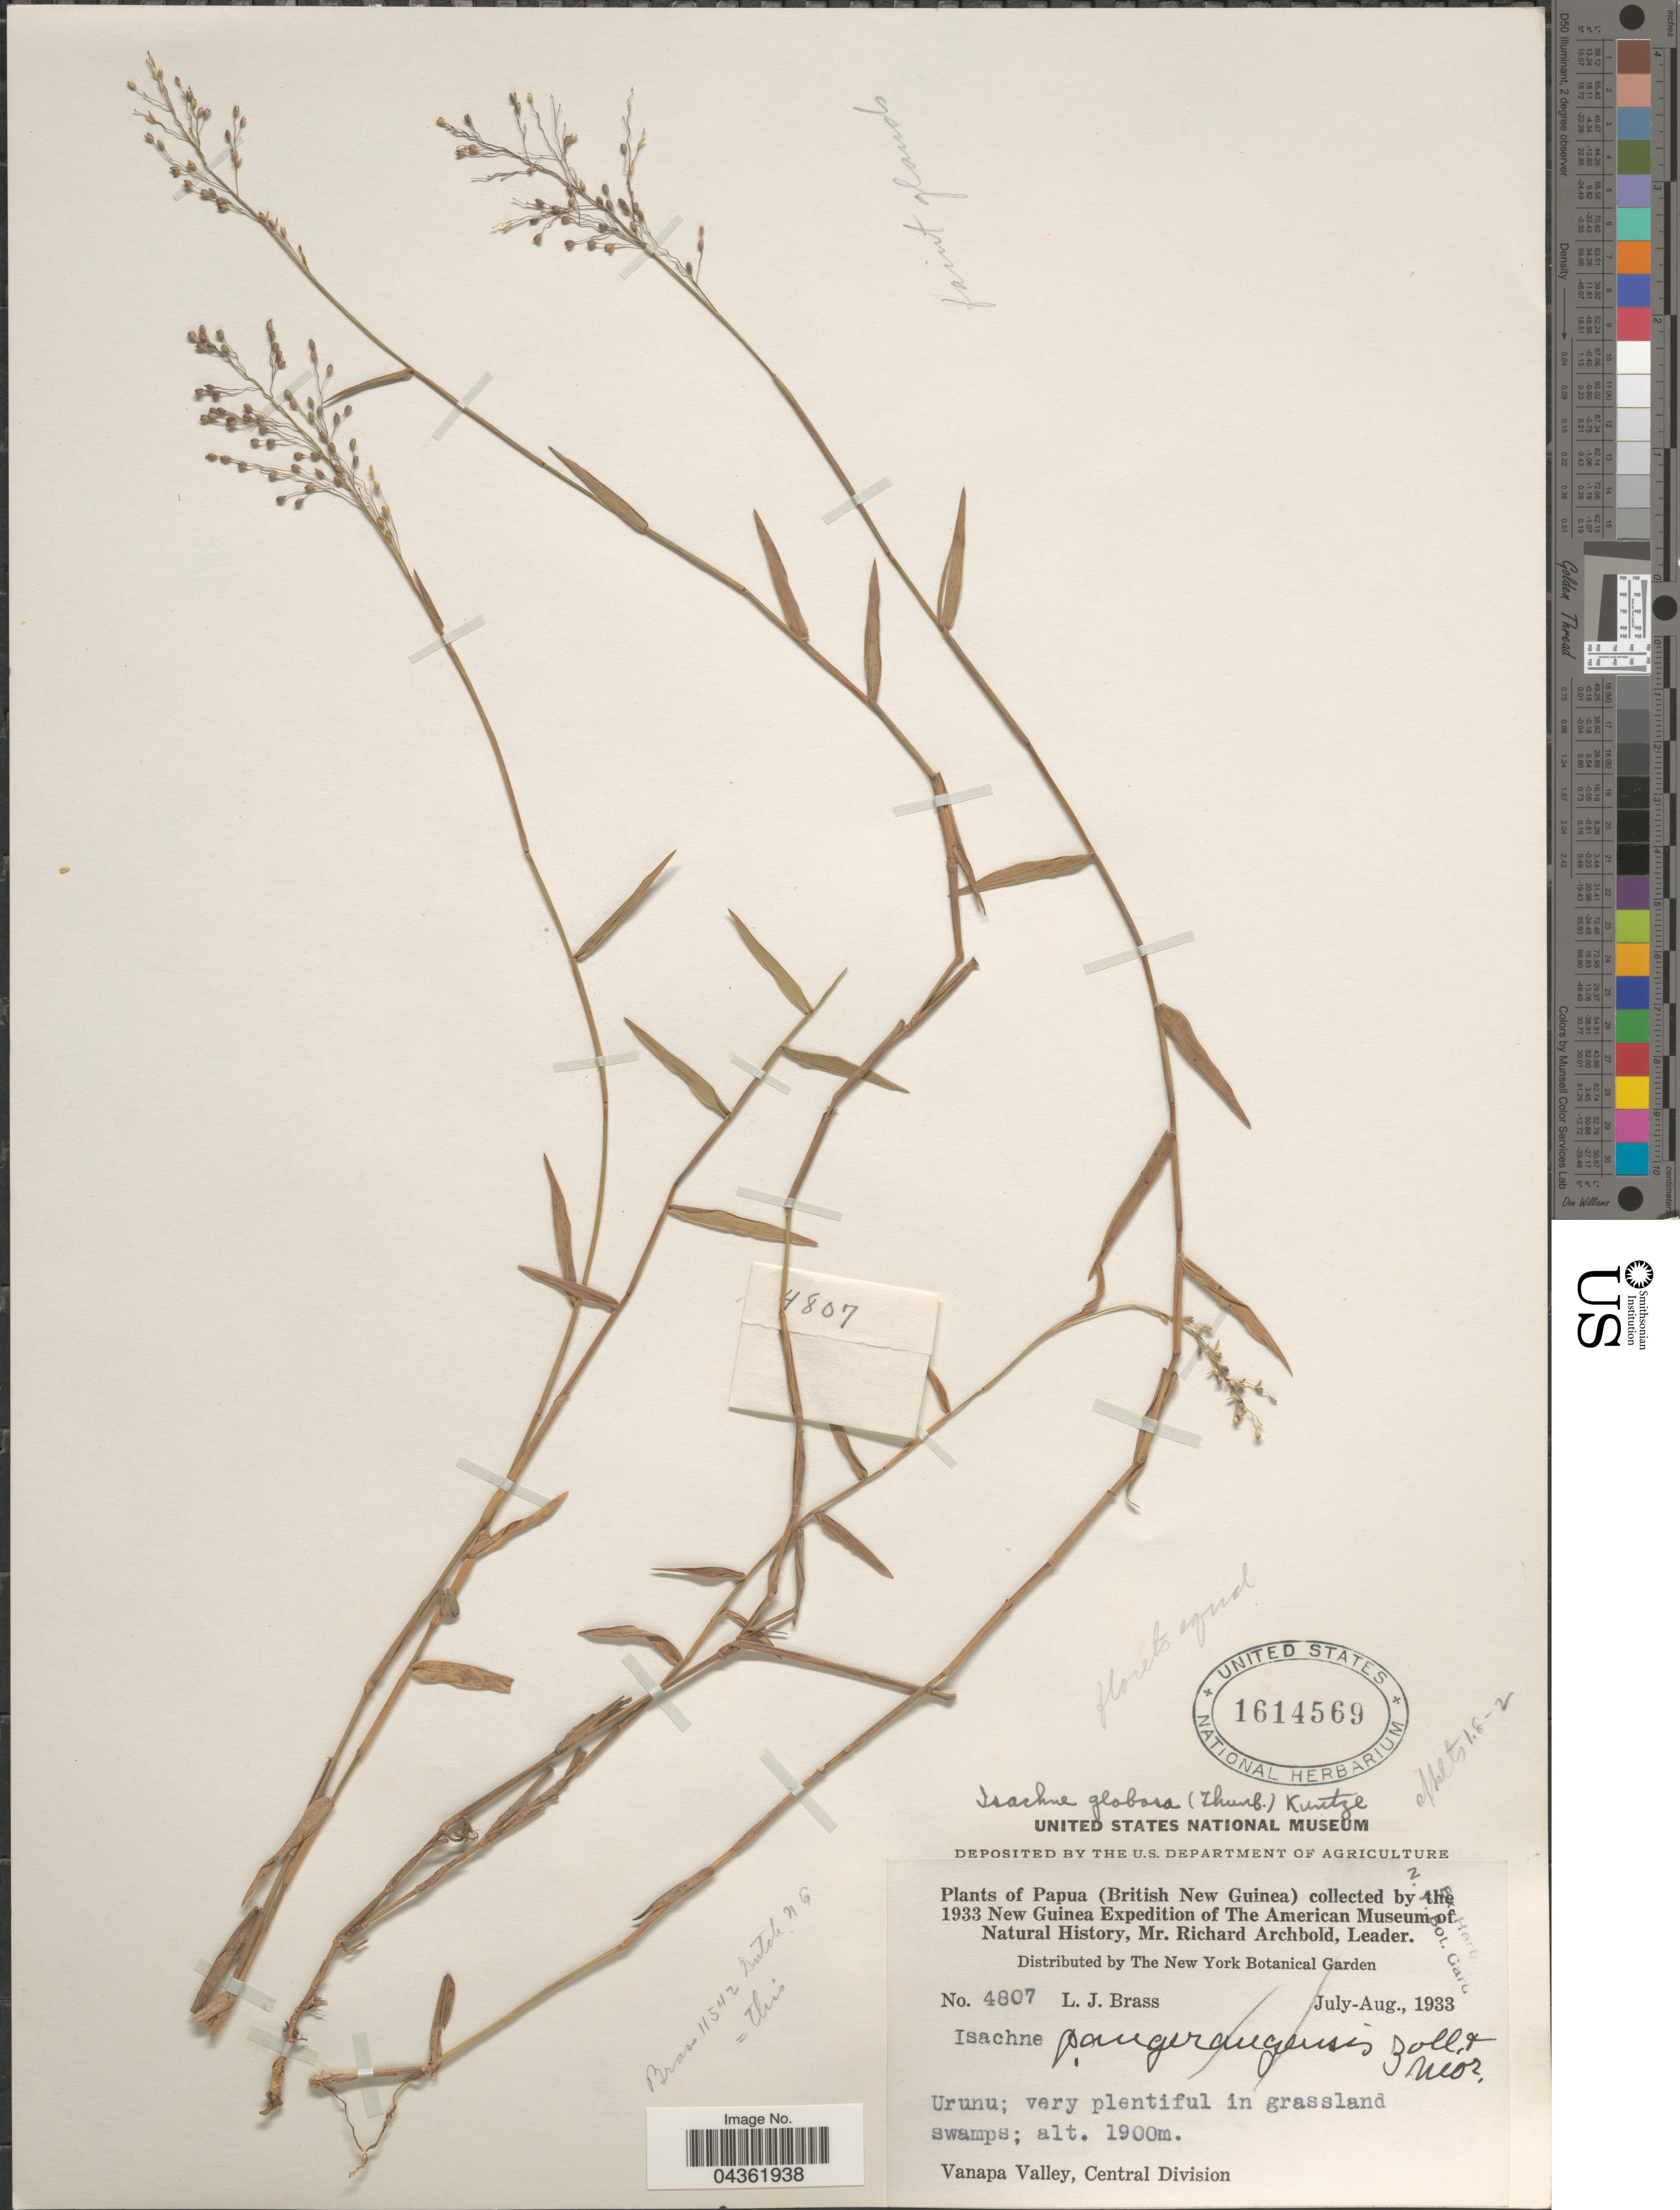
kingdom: Plantae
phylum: Tracheophyta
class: Liliopsida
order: Poales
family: Poaceae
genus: Isachne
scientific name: Isachne globosa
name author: (Thunb.) Kuntze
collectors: L. J. Brass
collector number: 4807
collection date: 1933-07/1933-08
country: Papua New Guinea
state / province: Central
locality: Papua (British New Guinea). 1933 New Guinea Expedition of The American Museum of Natural History. Urunu. Vanapa Valley, Central Division.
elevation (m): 1900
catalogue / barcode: US 1614569